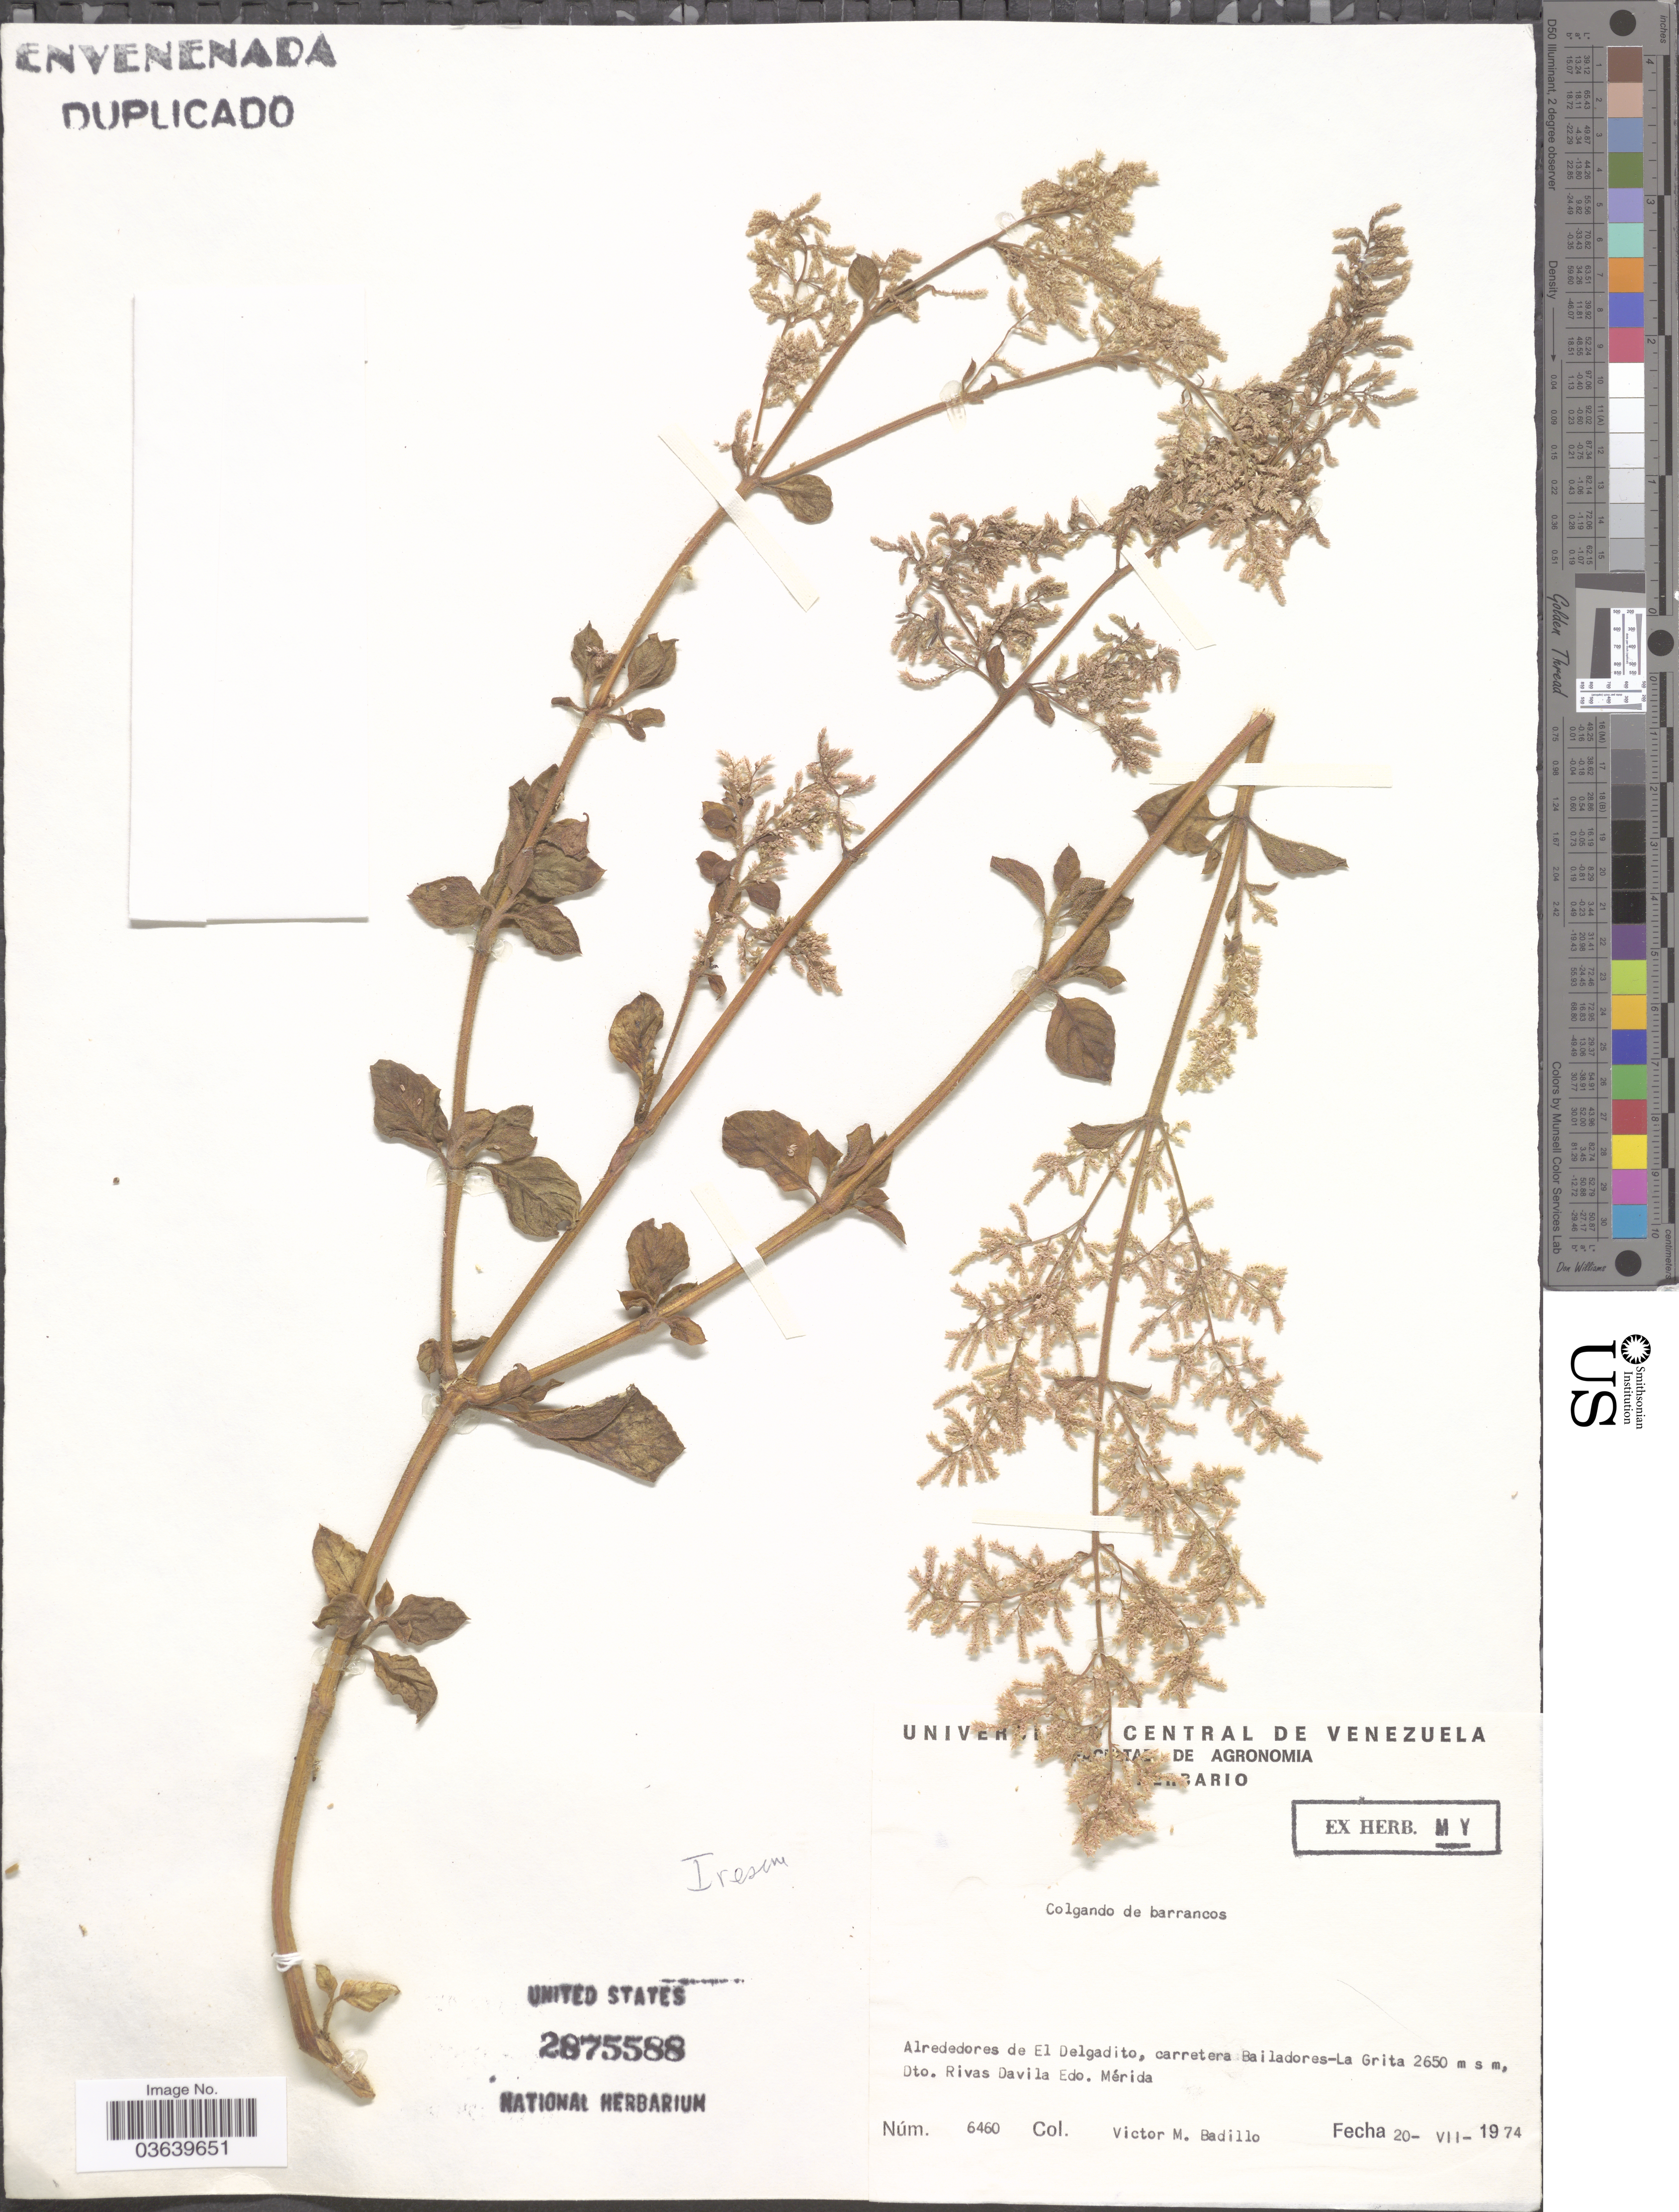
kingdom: Plantae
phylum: Tracheophyta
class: Magnoliopsida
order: Caryophyllales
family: Amaranthaceae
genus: Iresine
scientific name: Iresine sp.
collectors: V. Badillo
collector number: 6460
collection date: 1974-07-20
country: Venezuela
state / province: Mérida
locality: Alrededores de El Delgadito, carretera Bailadores-La Grita. Dto. Rivas Davila.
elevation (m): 2650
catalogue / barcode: US 2875588